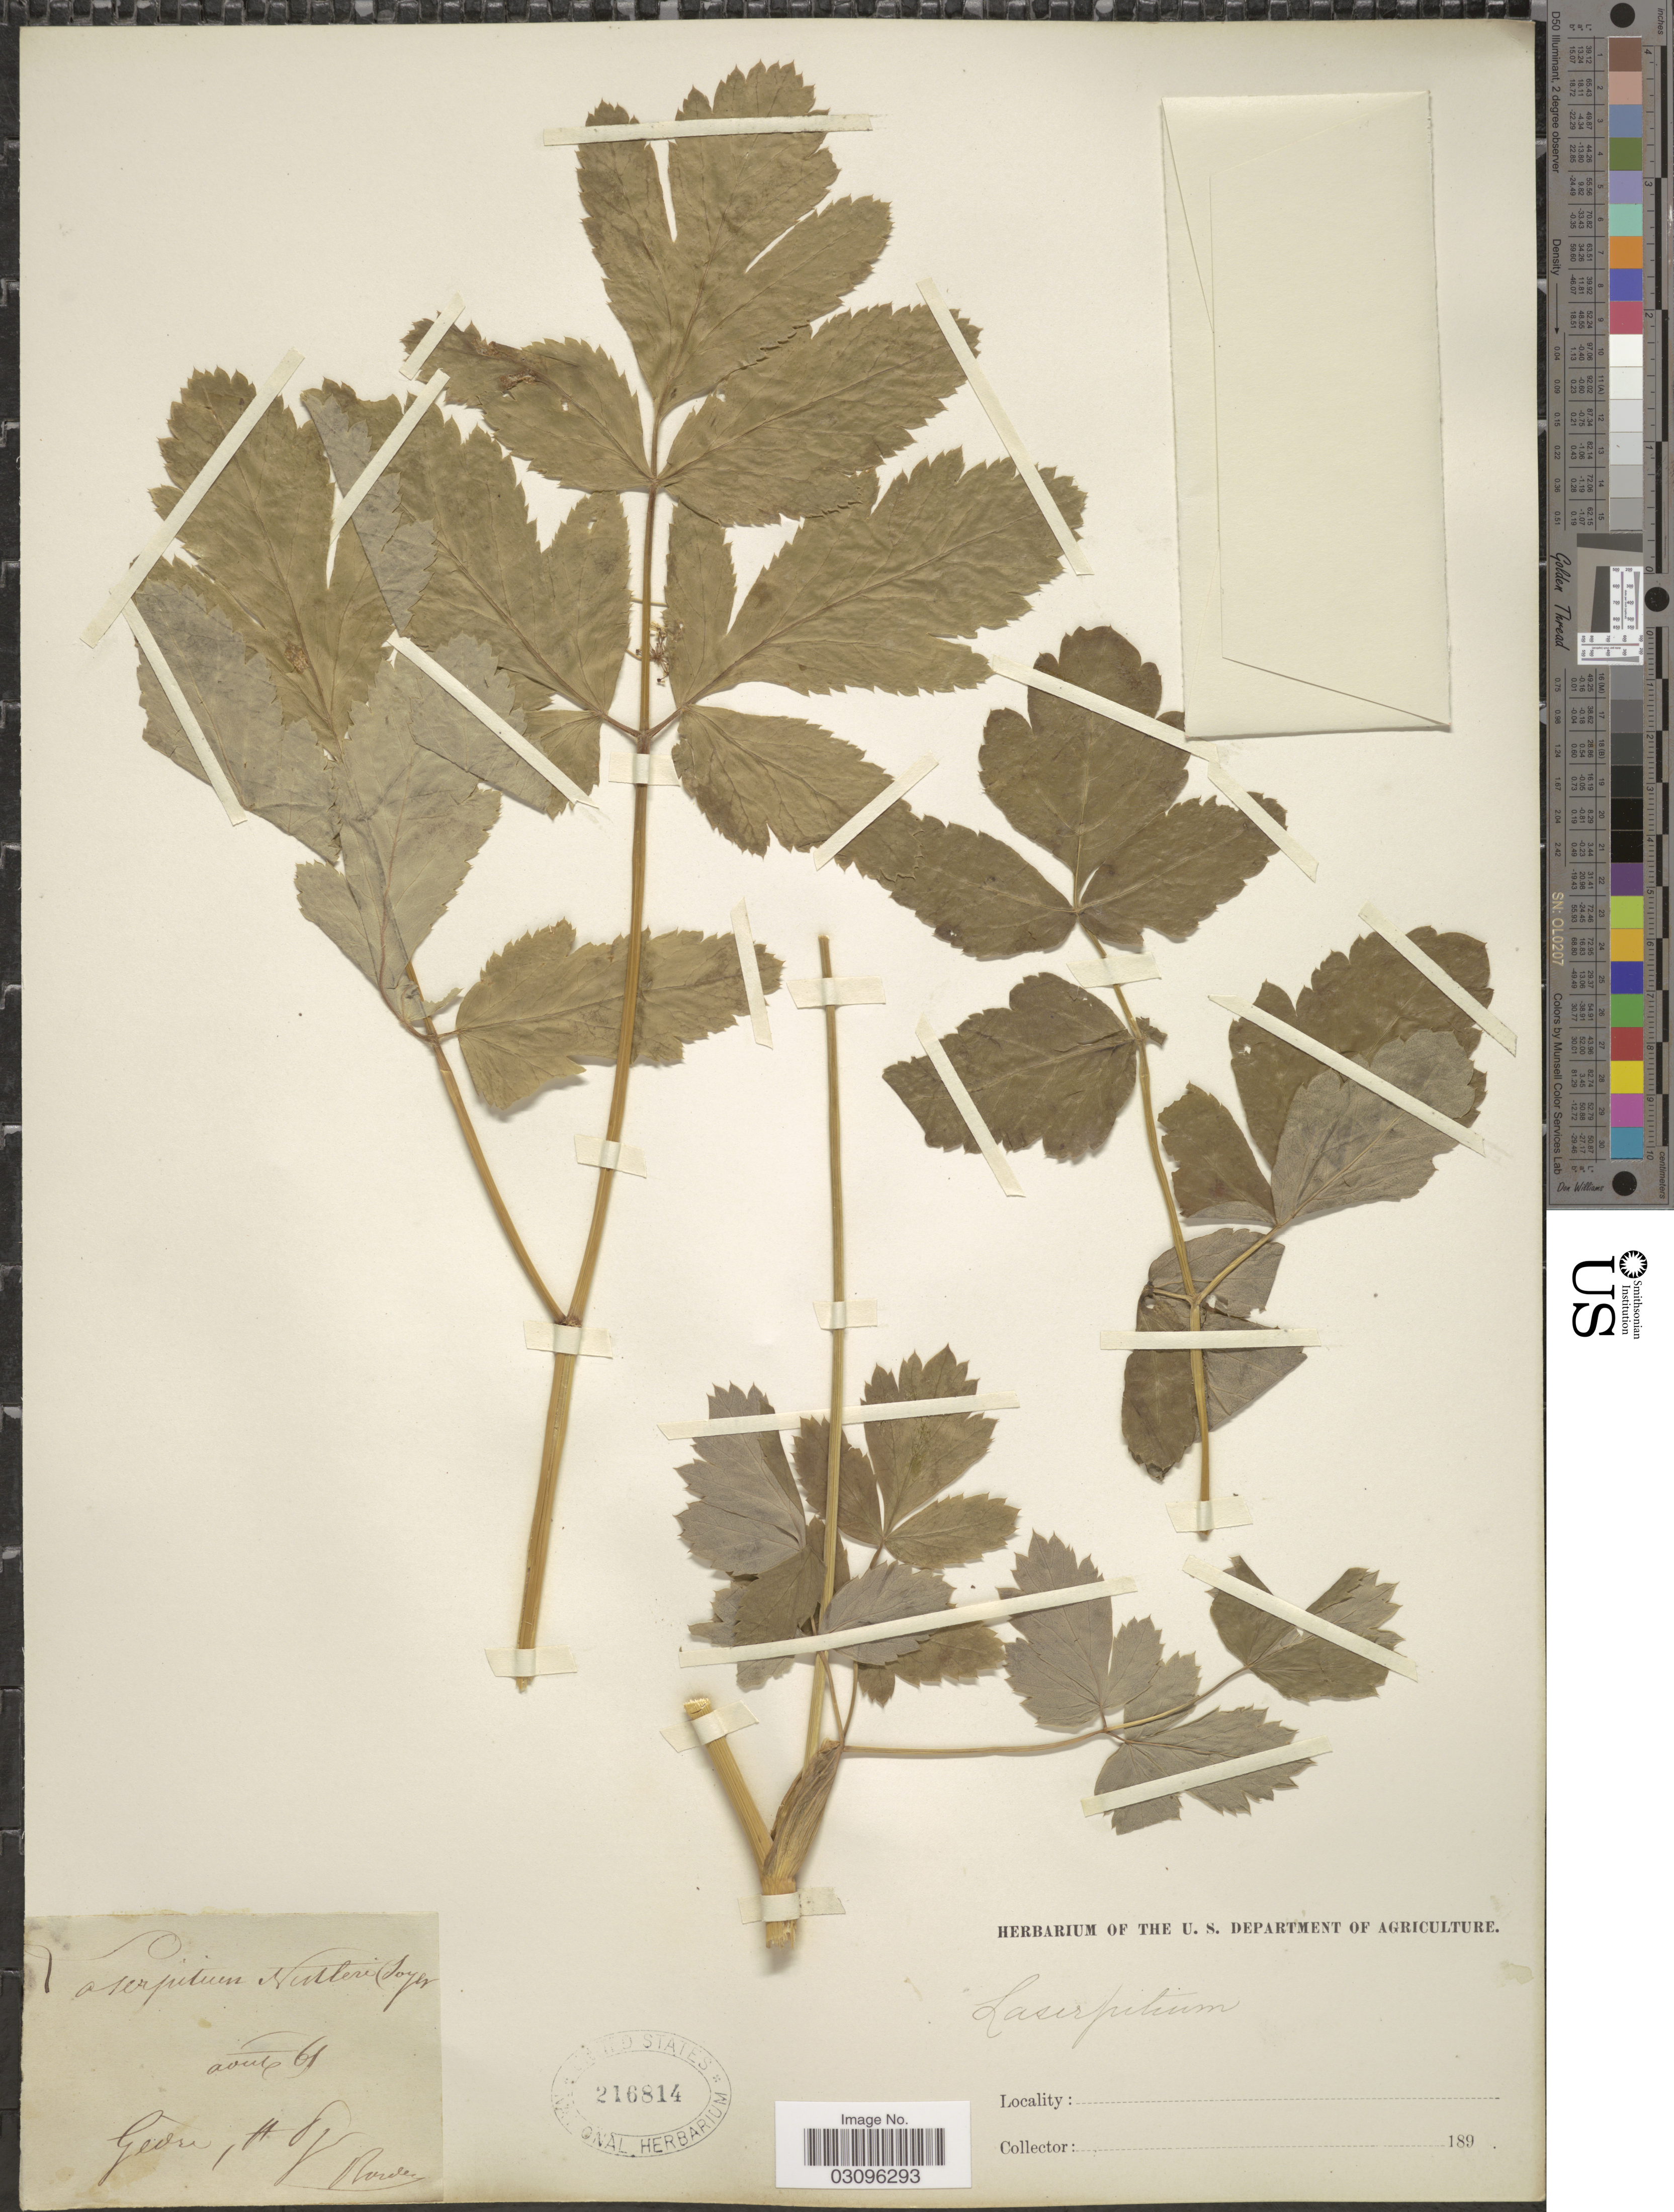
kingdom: Plantae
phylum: Tracheophyta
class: Magnoliopsida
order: Apiales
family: Apiaceae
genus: Laserpitium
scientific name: Laserpitium sp.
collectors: -. Bordere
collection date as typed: Transcribed d/m/y: /8/61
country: France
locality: Gedre, H. Pyr.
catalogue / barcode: US 216814